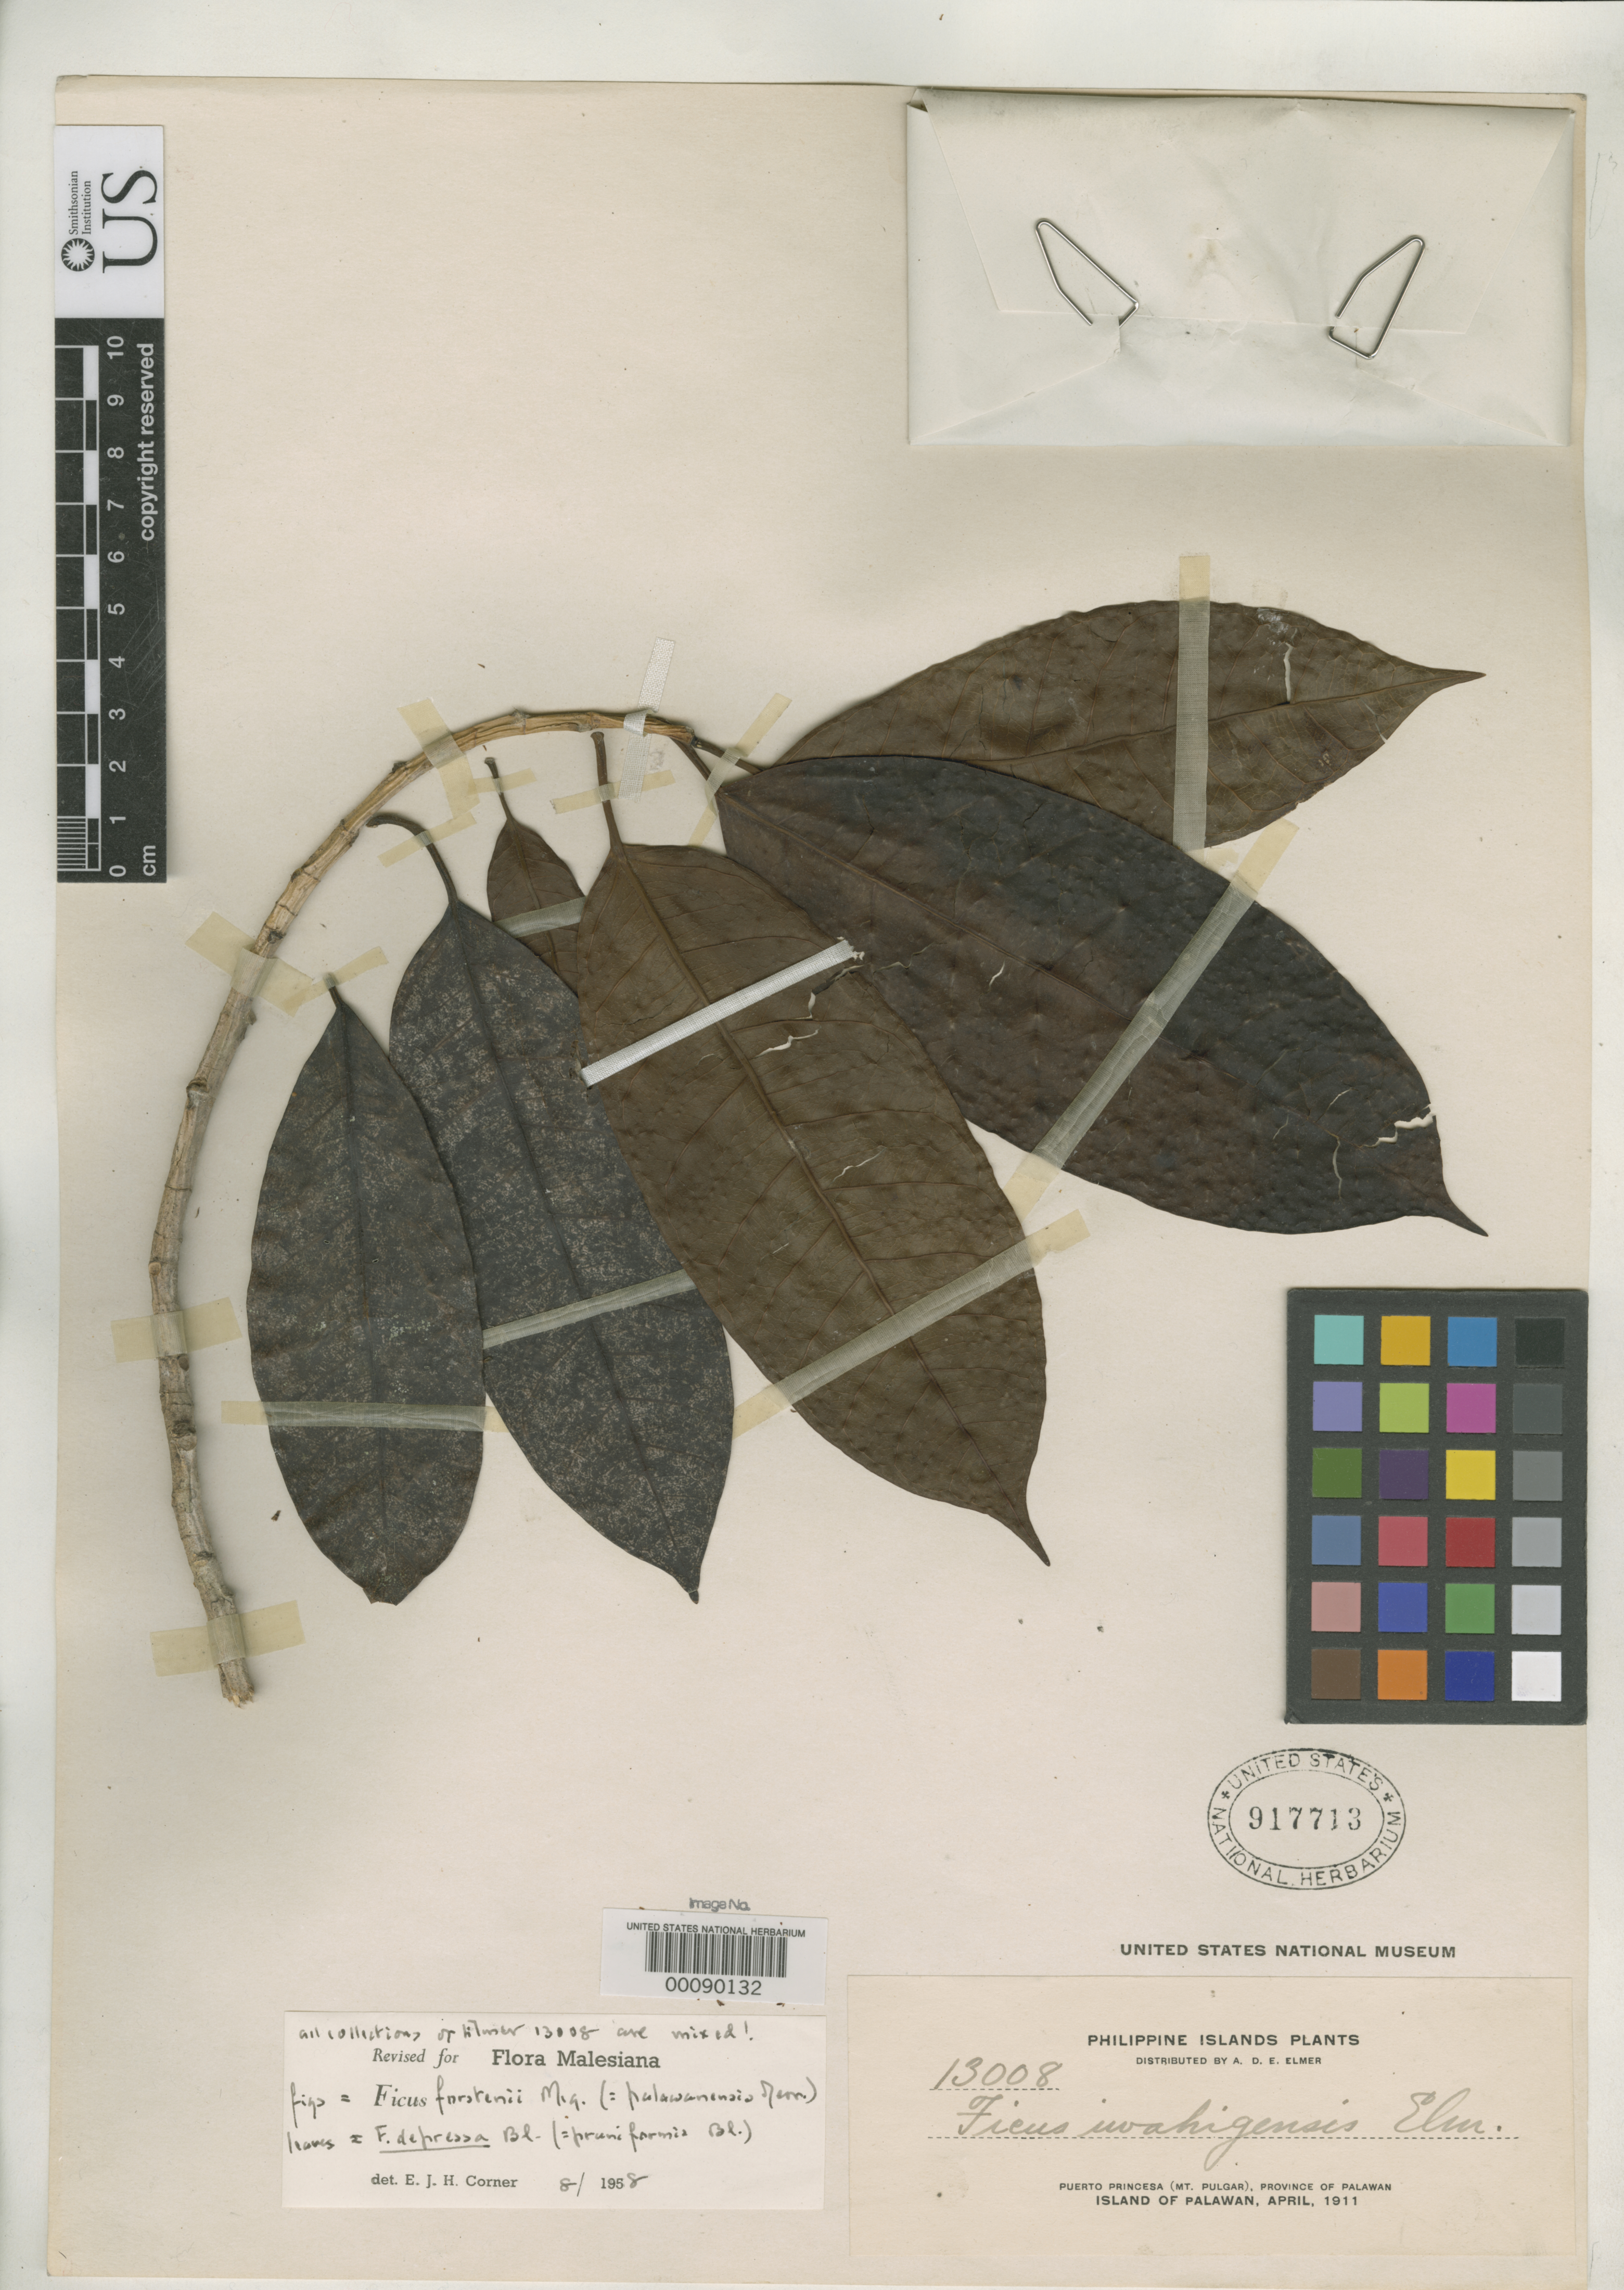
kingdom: Plantae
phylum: Tracheophyta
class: Magnoliopsida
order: Rosales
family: Moraceae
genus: Ficus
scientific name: Ficus iwahigensis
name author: Elmer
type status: Isotype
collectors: A. D. E. Elmer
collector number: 13008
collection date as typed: Apr 1911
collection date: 1911-04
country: Philippines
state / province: Mimaropa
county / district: Palawan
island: Palawan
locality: Puerto Princesa, Mt. Pulgar.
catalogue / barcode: US 917713